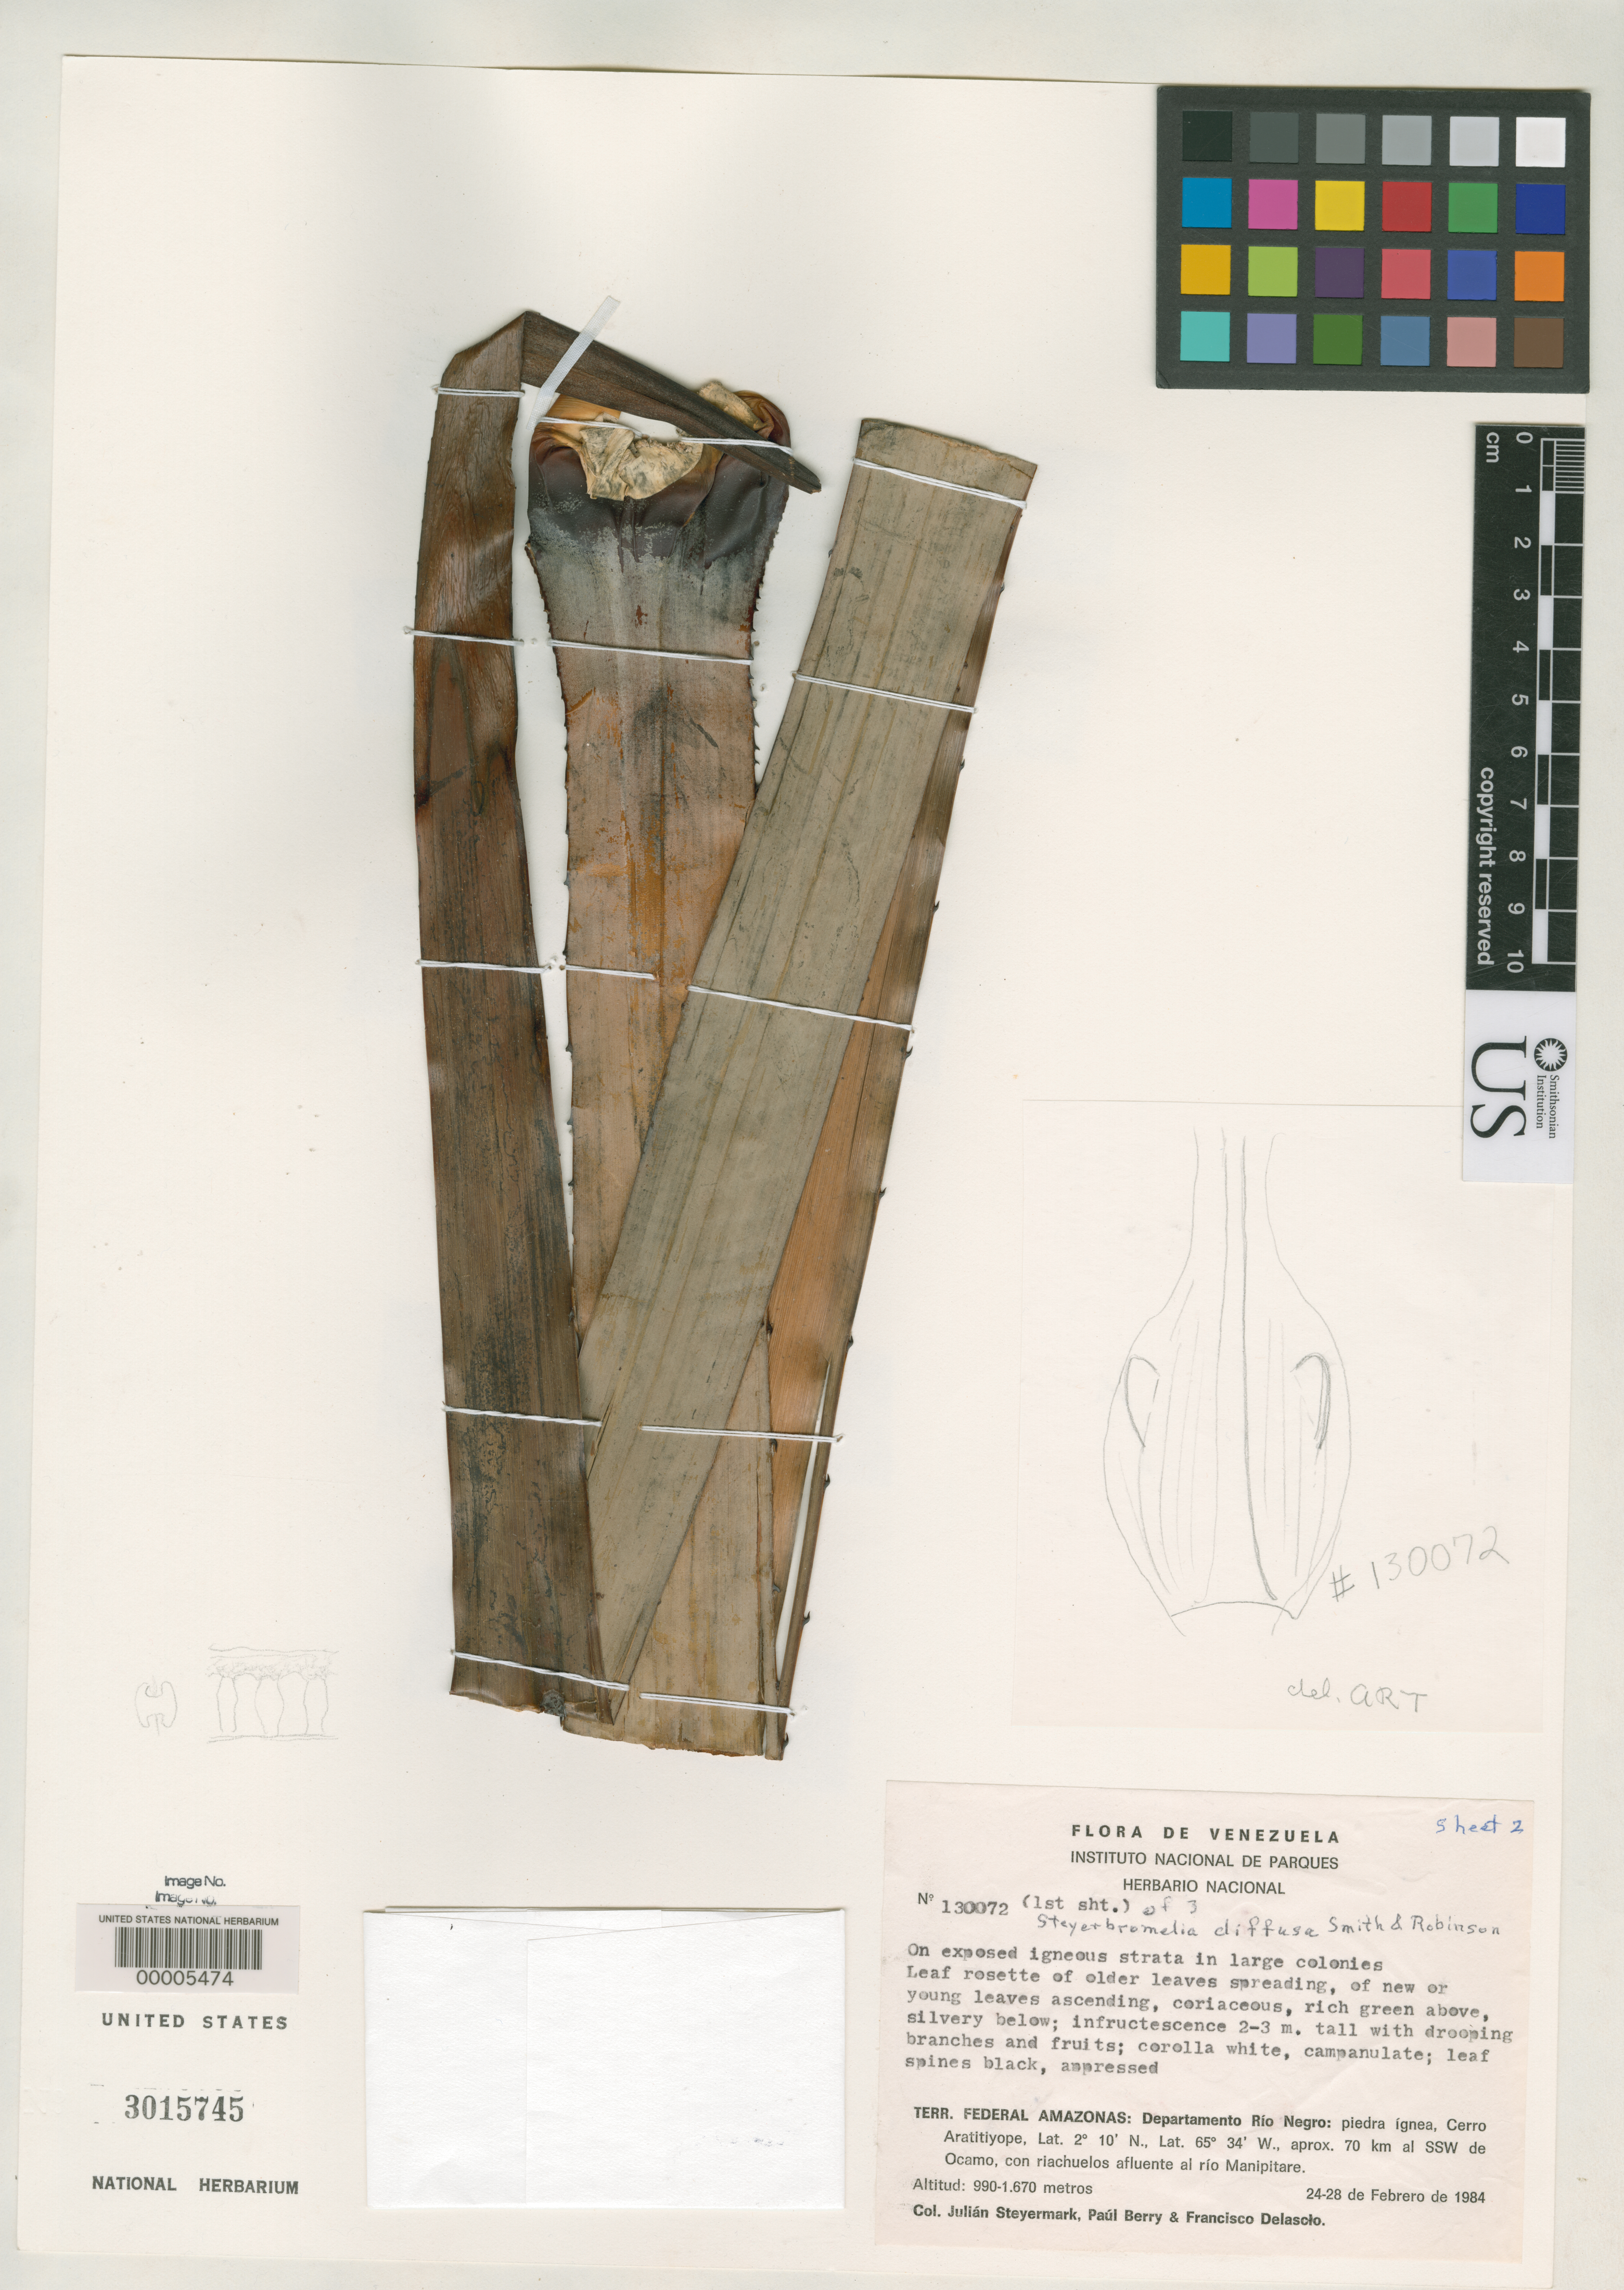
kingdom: Plantae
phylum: Tracheophyta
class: Liliopsida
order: Poales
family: Bromeliaceae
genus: Steyerbromelia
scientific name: Steyerbromelia diffusa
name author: L.B. Sm.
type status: Holotype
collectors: J. Steyermark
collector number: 130072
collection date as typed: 24 Feb 1984 to 28 Feb 1984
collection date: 1984-02-24/1984-02-28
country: Venezuela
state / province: Amazonas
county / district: Rio Negro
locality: Cerro Aratitiyope, approx. 70 km SSW of Ocamo.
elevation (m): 990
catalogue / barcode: US 3015745